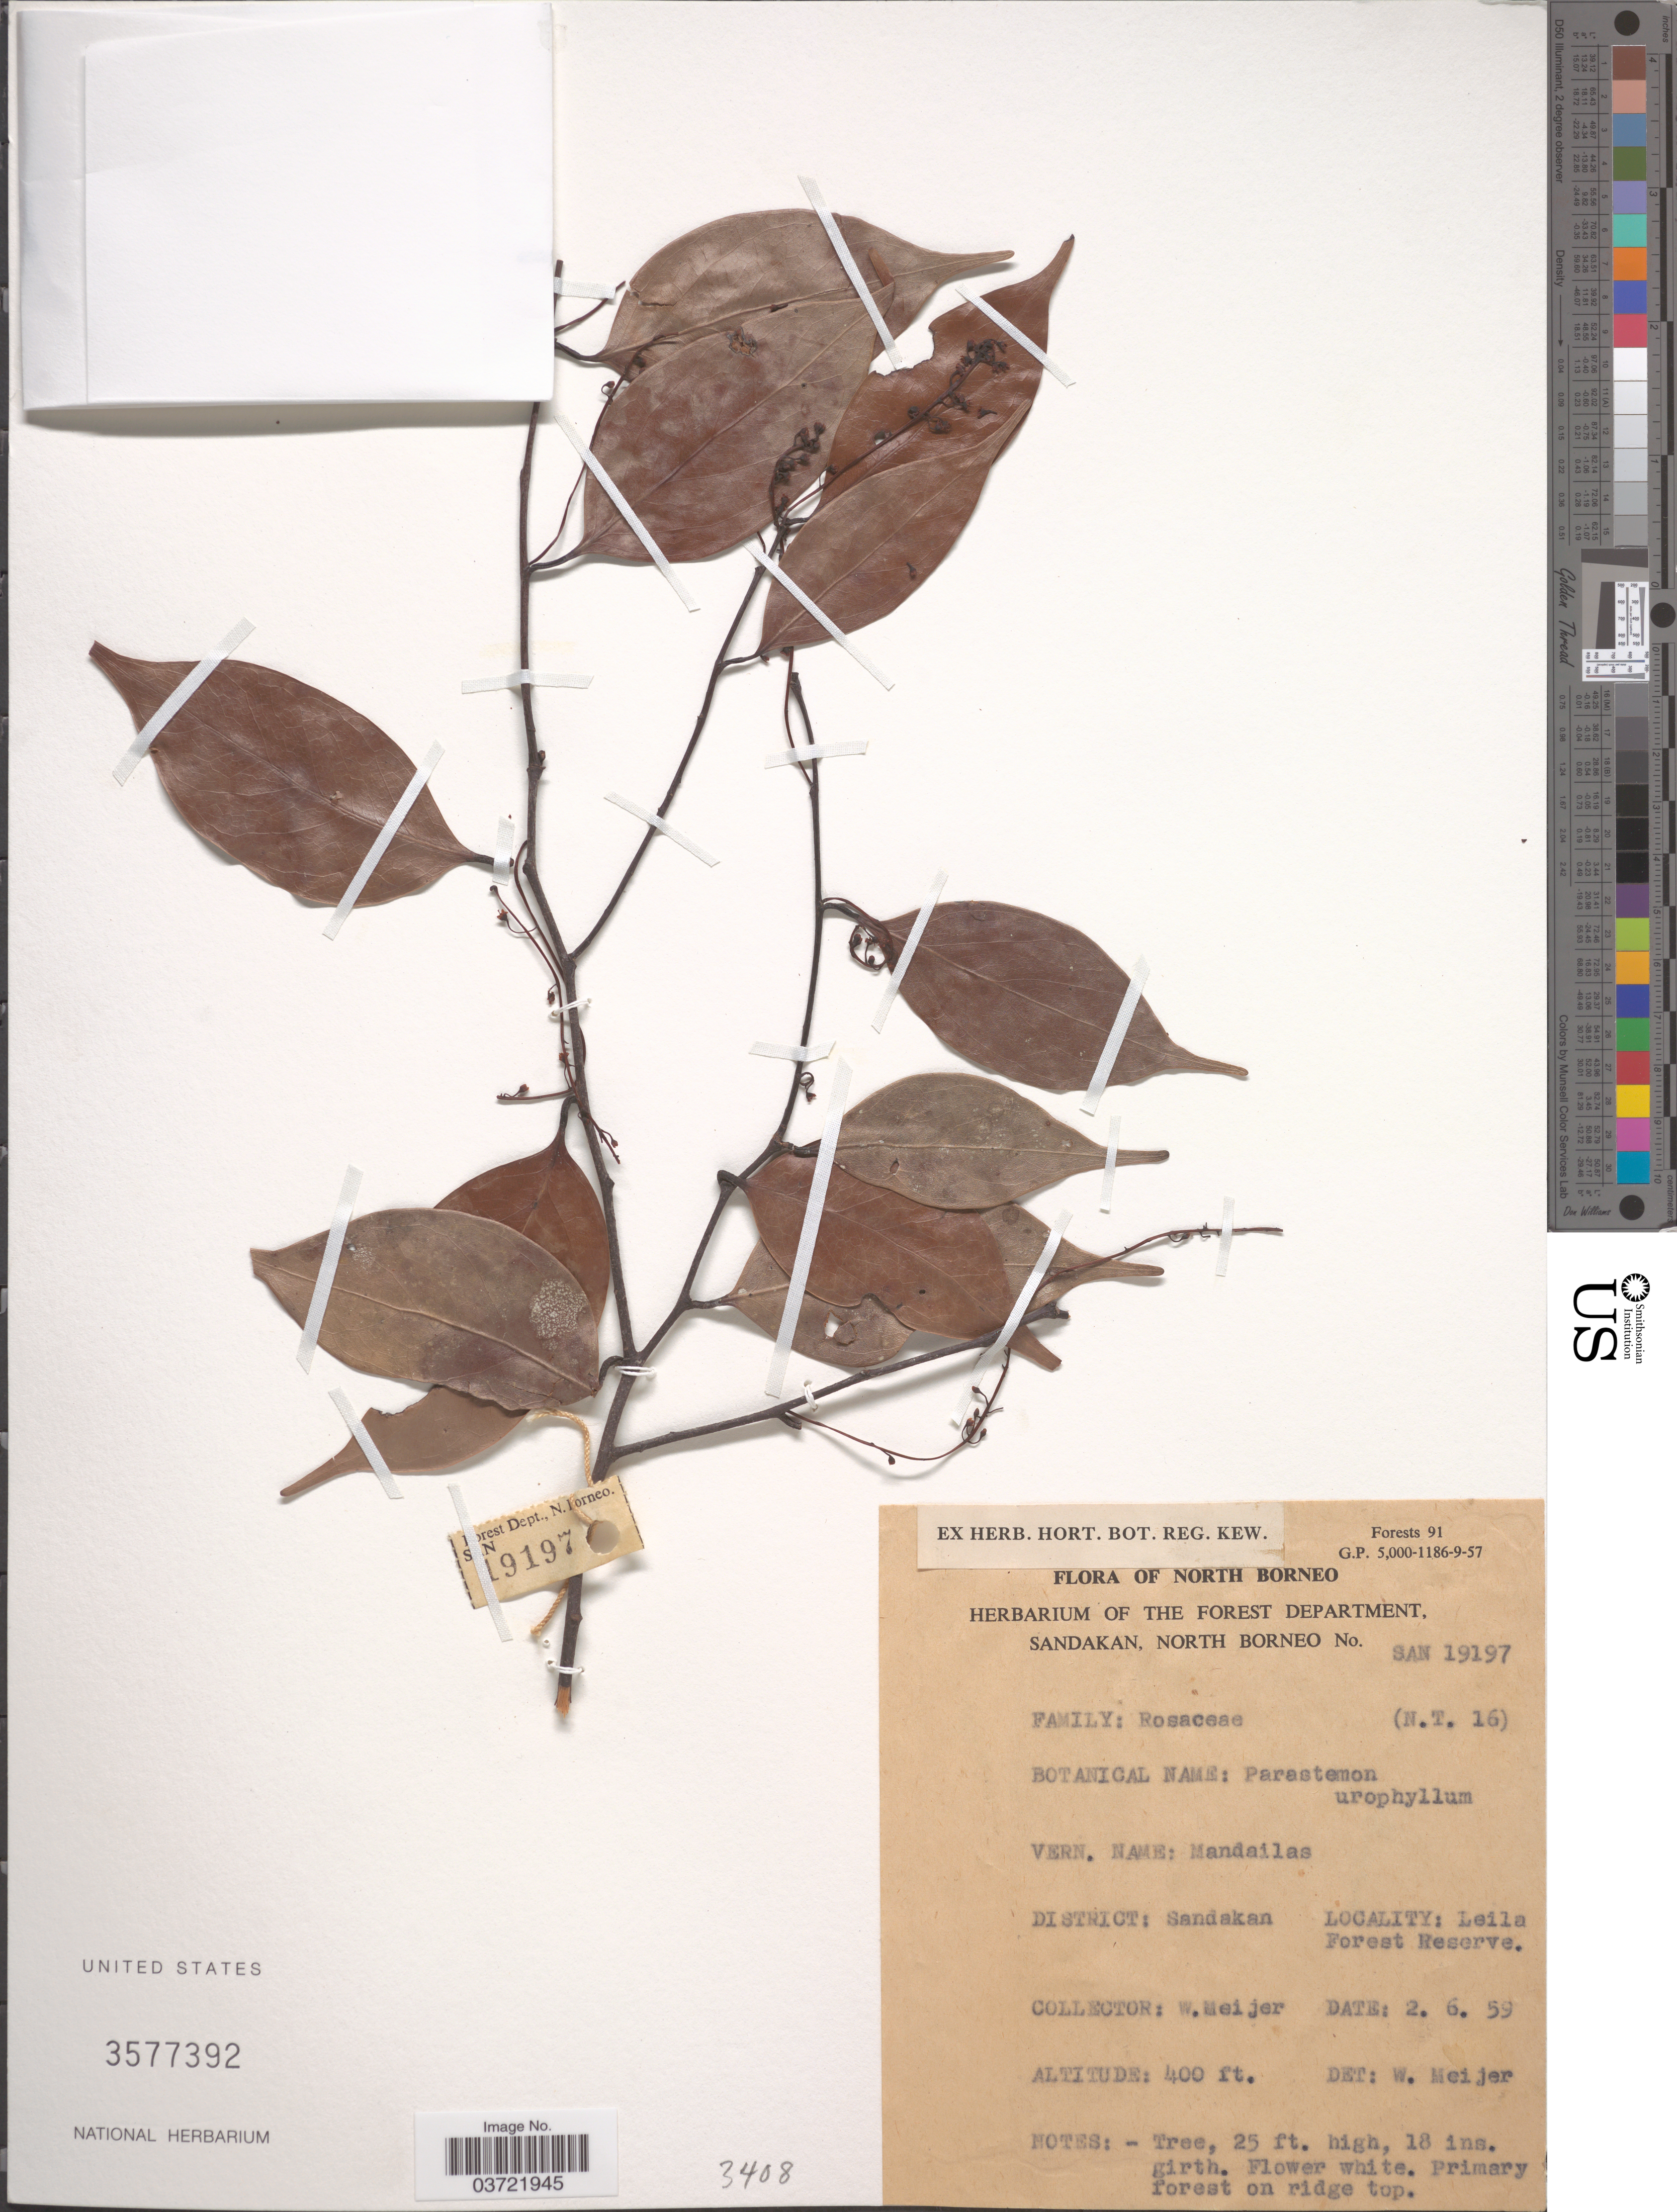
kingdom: Plantae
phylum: Tracheophyta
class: Magnoliopsida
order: Malpighiales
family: Chrysobalanaceae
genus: Parastemon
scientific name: Parastemon urophyllus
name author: (Wall. ex A. DC.) A. DC.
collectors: W. Meijer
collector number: SAN 19197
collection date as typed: Transcribed d/m/y: 2/6/59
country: Malaysia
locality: North Borneo. District: Sandakan. Leila Forest Reserve.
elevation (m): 122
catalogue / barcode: US 3577392